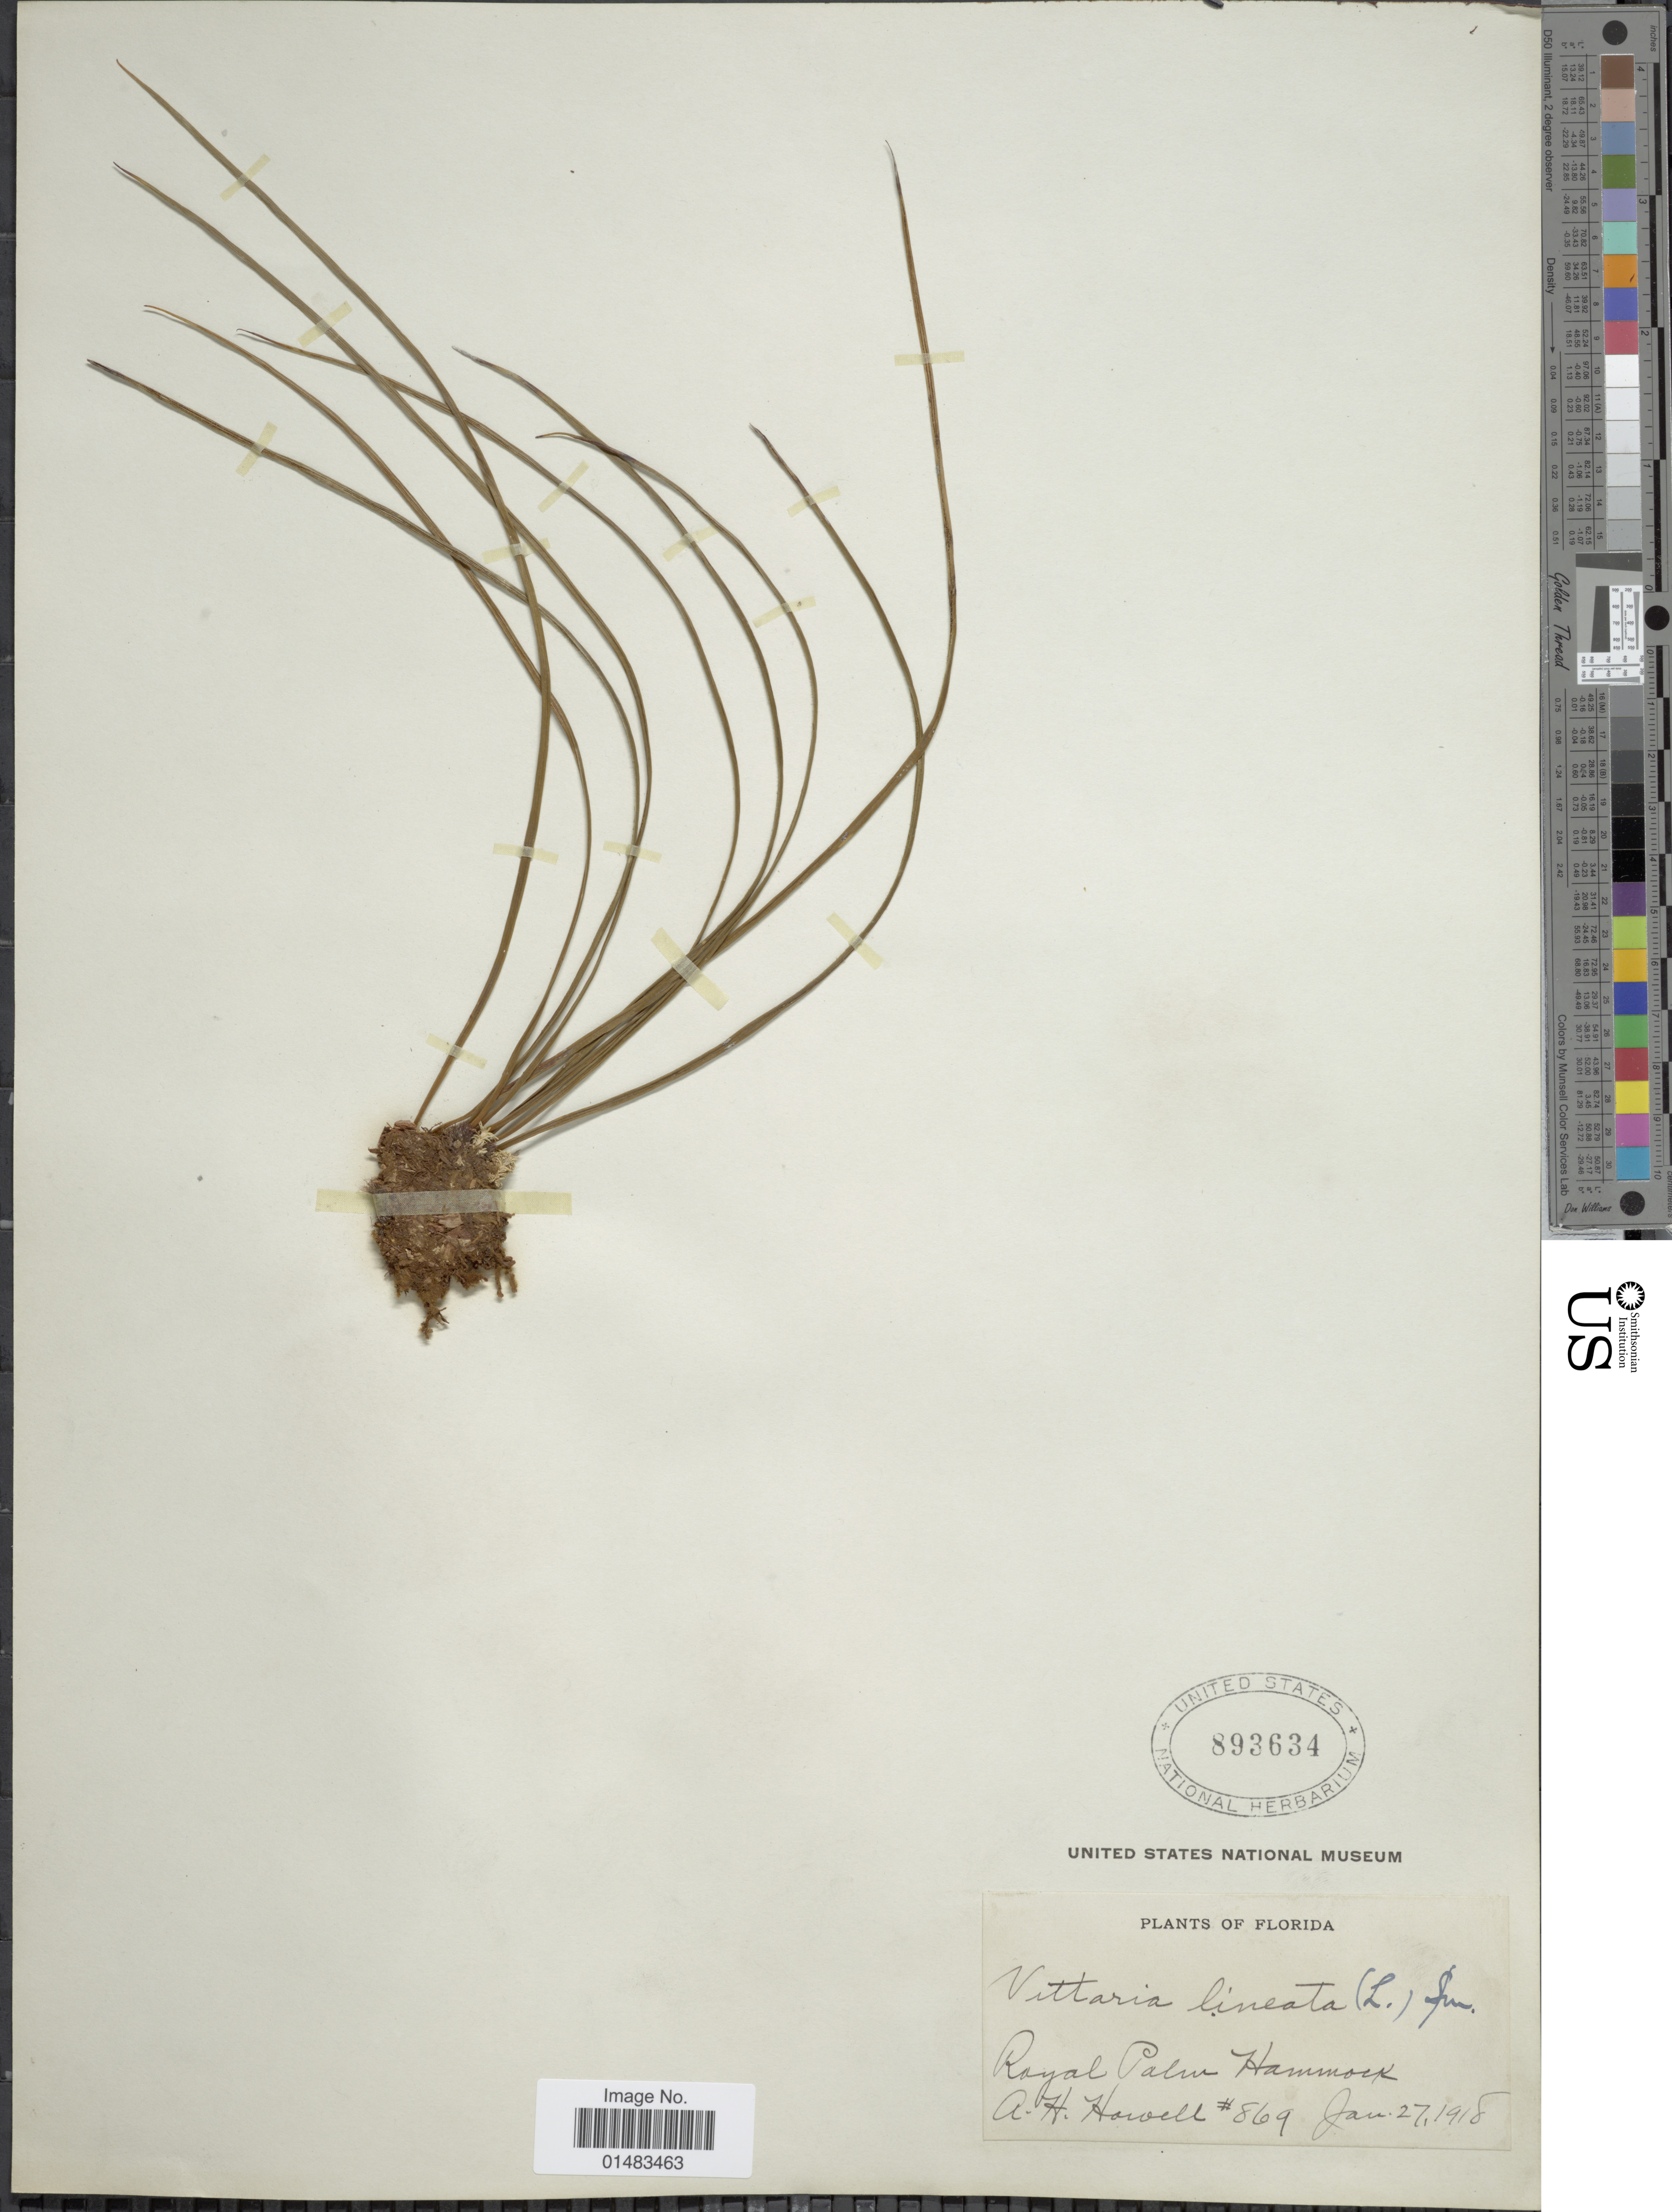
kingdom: Plantae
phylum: Tracheophyta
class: Polypodiopsida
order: Polypodiales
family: Pteridaceae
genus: Vittaria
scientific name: Vittaria lineata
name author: (L.) Sm.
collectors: A. Howell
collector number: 869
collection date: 1918-01-27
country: United States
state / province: Florida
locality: Plants of Florida, Royal Palm Hammock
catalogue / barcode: US 893634